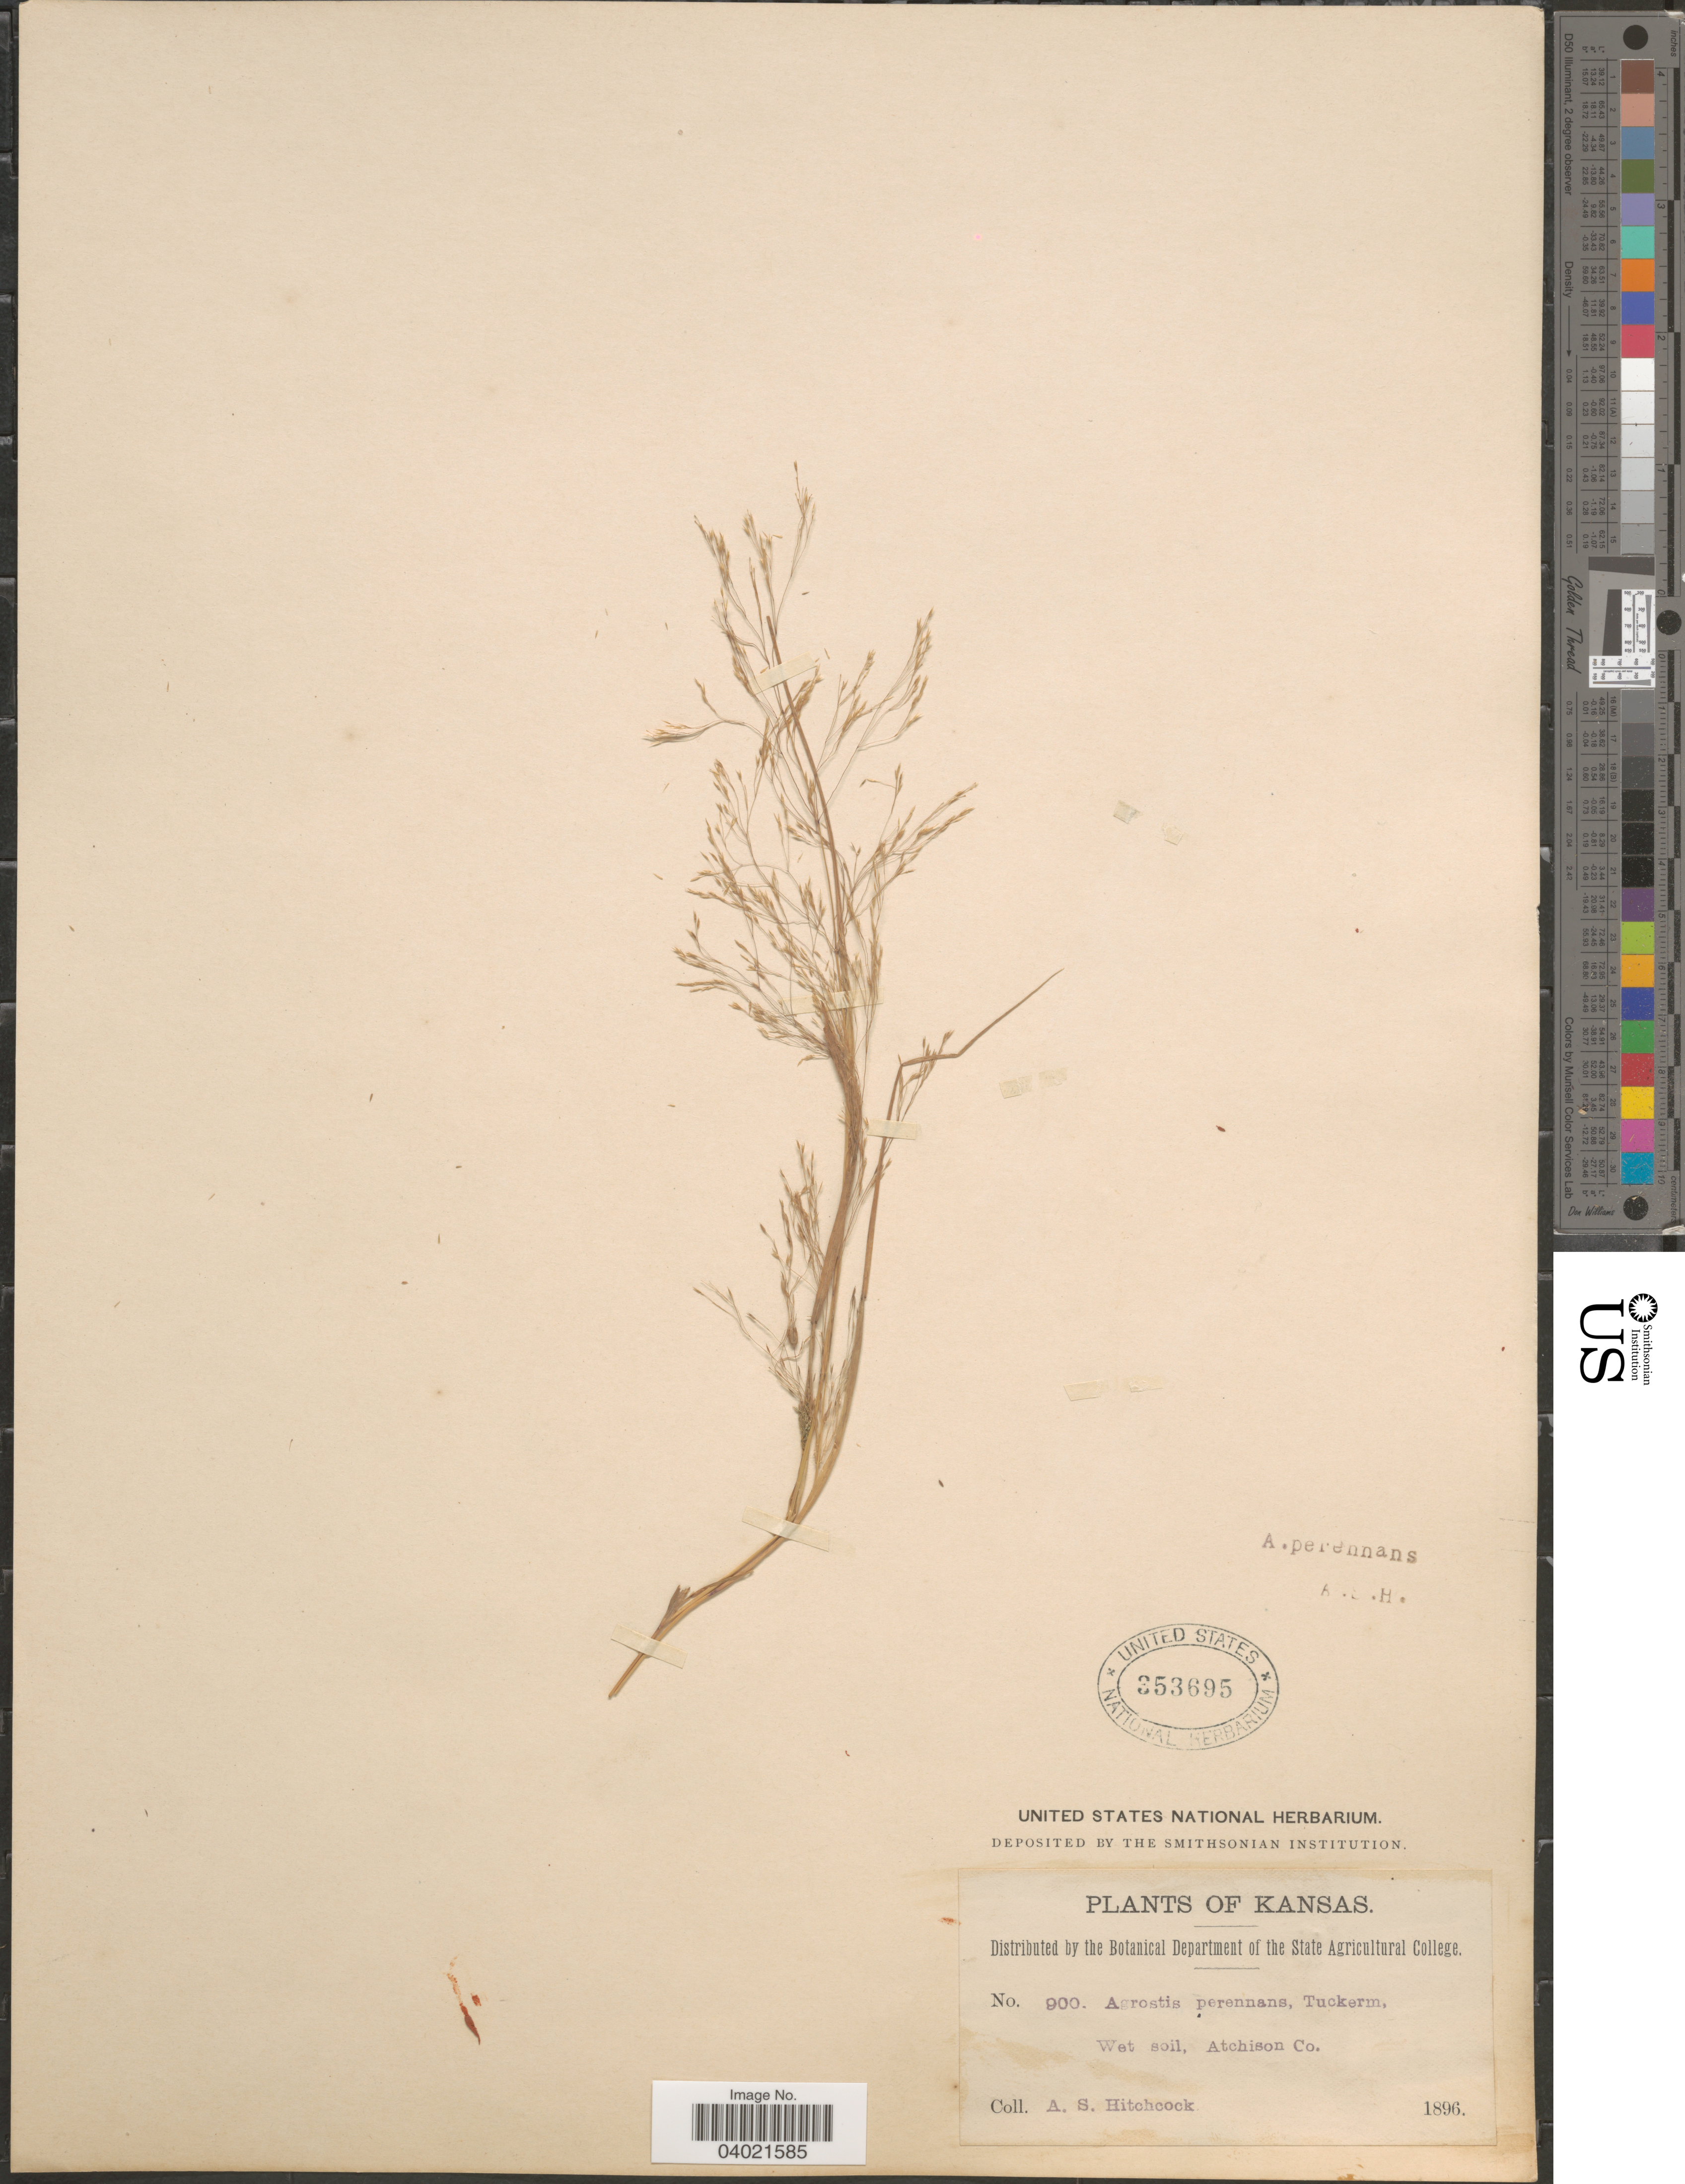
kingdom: Plantae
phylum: Tracheophyta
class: Liliopsida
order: Poales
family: Poaceae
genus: Agrostis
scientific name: Agrostis perennans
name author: (Walter) Tuck.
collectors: A. S. Hitchcock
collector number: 900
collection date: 1896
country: United States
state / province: Kansas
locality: Atchison Co.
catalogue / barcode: US 353695